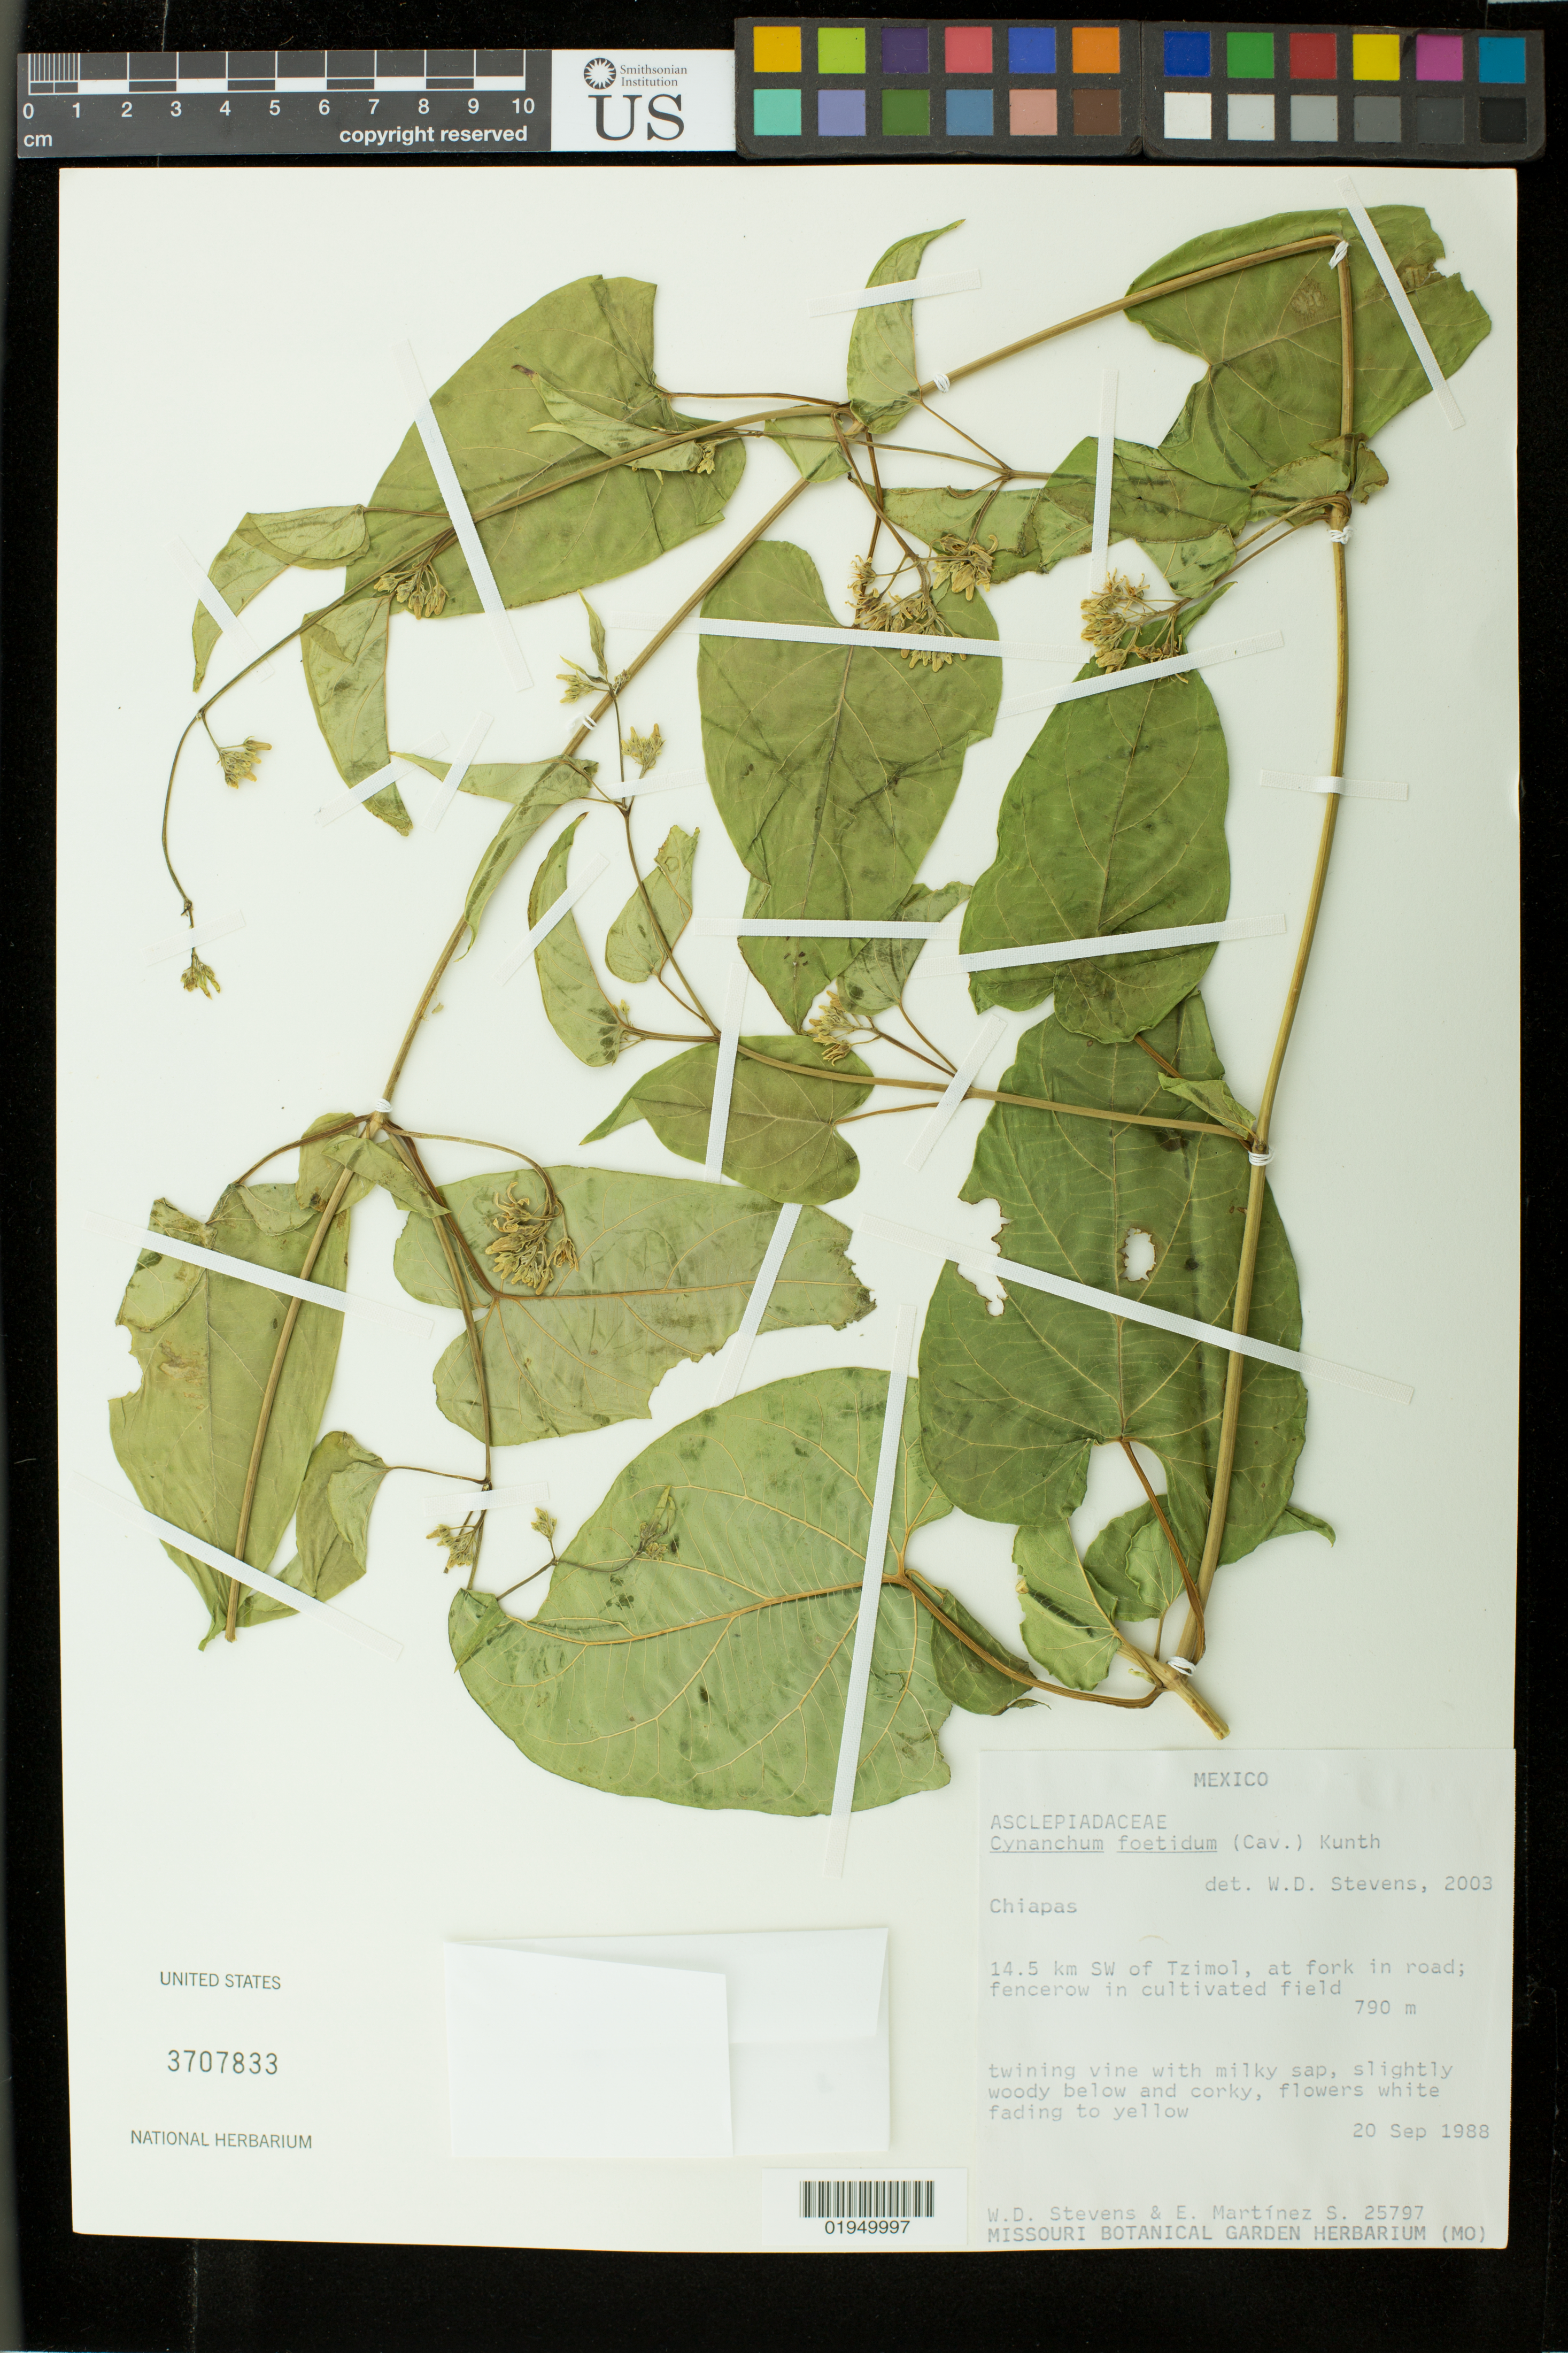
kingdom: Plantae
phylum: Tracheophyta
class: Magnoliopsida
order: Gentianales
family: Apocynaceae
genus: Cynanchum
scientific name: Cynanchum foetidum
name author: (Cav.) Kunth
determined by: Stevens, W. Douglas, Missouri Botanical Garden (MO)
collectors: W. D. Stevens & E. Martínez S.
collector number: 25797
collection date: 1988-09-20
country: Mexico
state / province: Chiapas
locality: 14.5 km SW of Tzimol, at fork in road.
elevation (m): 790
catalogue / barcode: US 3707833